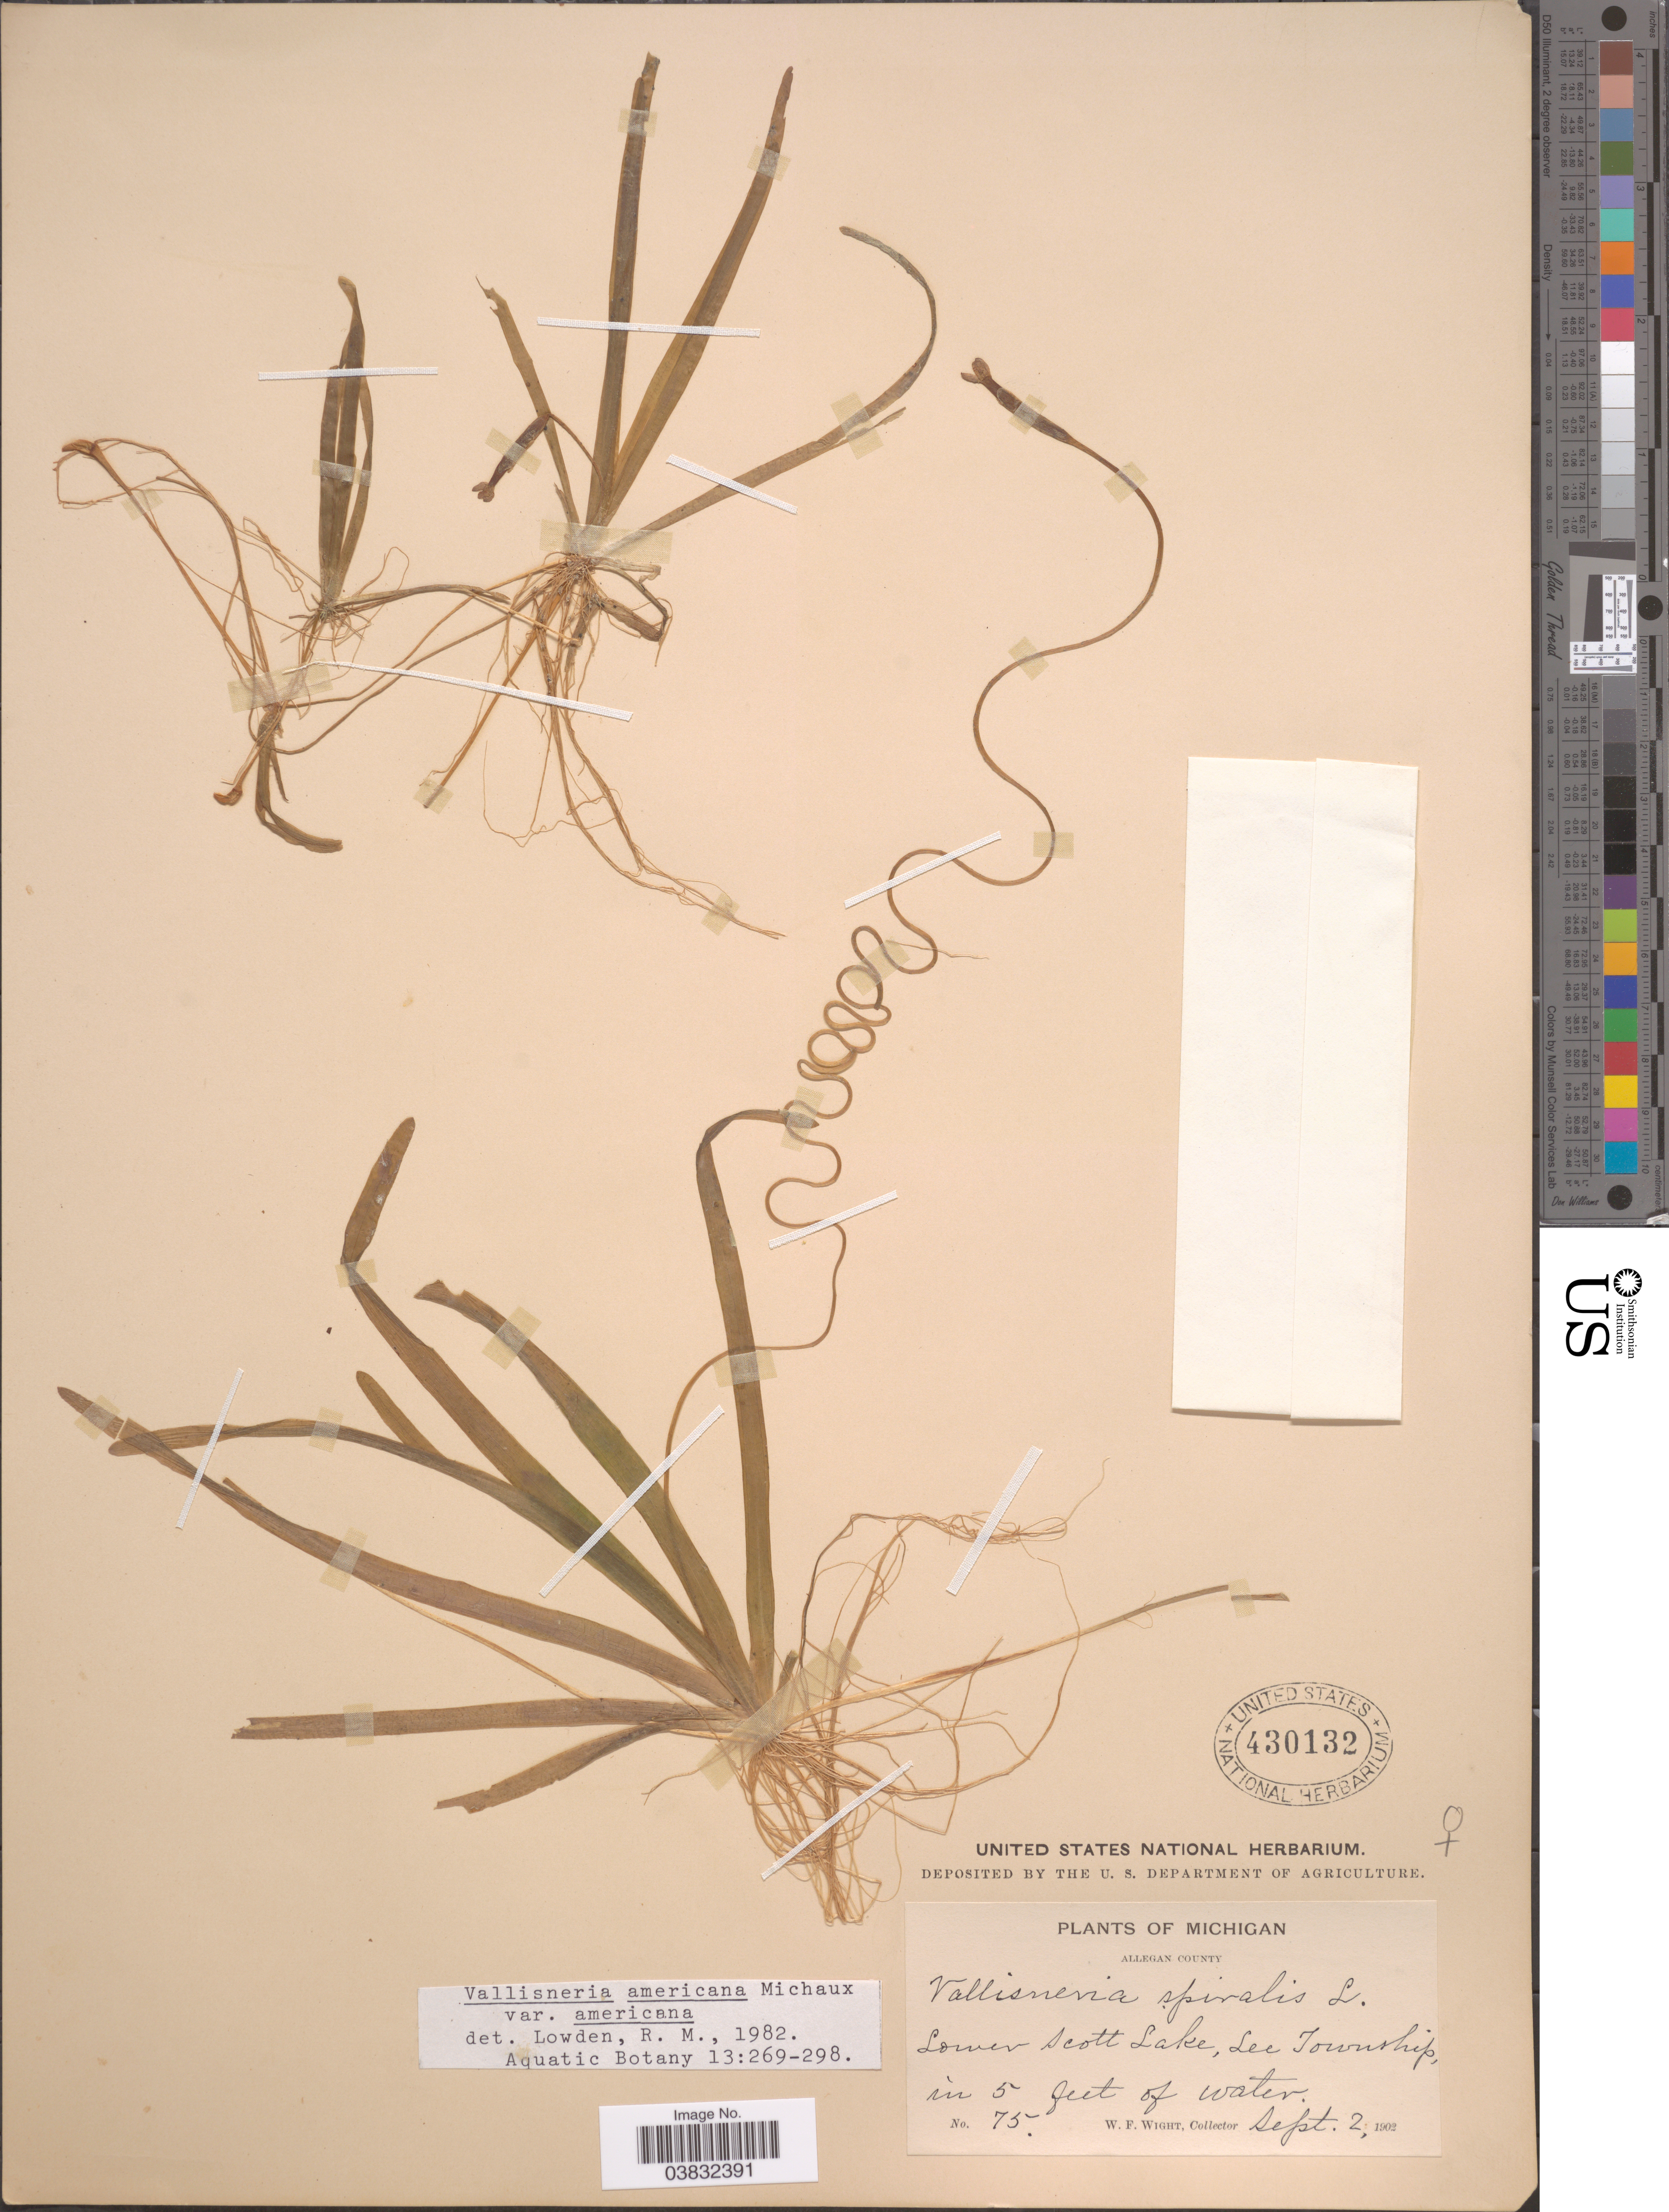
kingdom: Plantae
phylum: Tracheophyta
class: Liliopsida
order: Alismatales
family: Hydrocharitaceae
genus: Vallisneria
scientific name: Vallisneria americana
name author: Michx.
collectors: W. Wight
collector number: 75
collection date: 1902-09-02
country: United States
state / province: Michigan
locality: Allegan County. Lower Scott Lake, Lee Township.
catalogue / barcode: US 430132